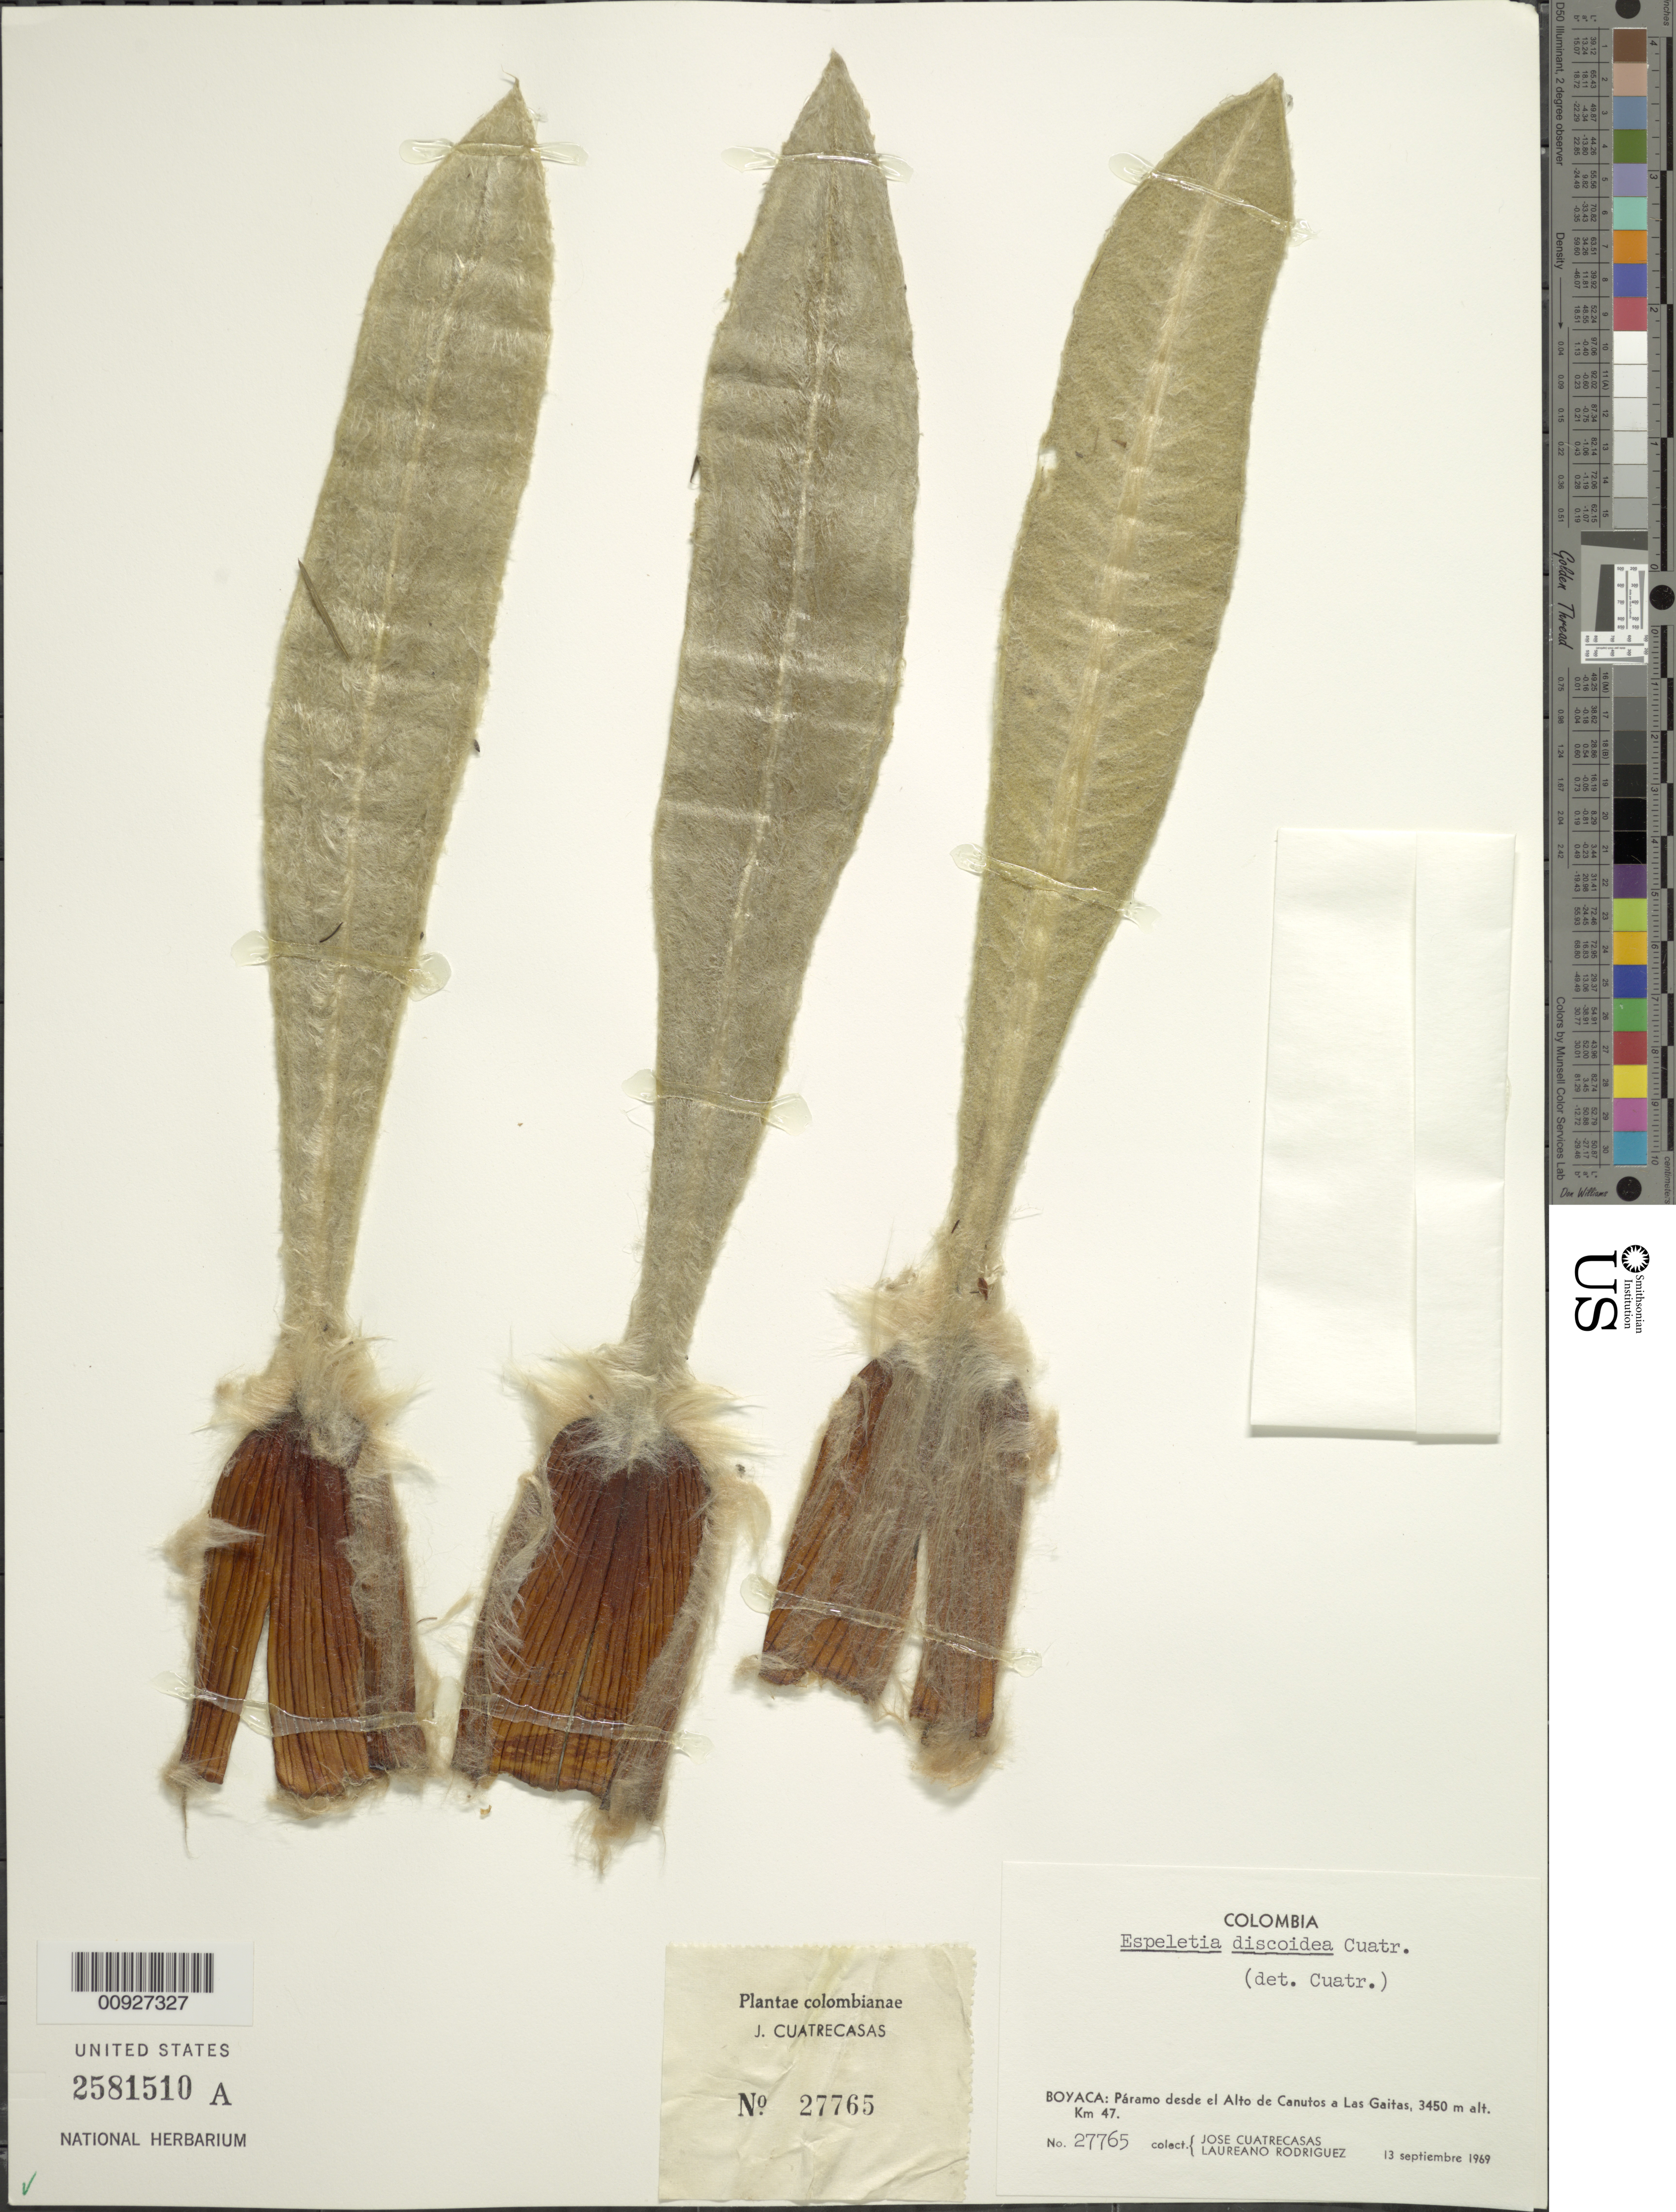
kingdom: Plantae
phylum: Tracheophyta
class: Magnoliopsida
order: Asterales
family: Asteraceae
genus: Espeletia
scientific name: Espeletia discoidea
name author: Cuatrec.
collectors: J. Cuatrecasas & L. Rodriguez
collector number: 27765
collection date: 1969-11-13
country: Colombia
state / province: Boyacá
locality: Páramo desde el Alto de Canutos a las Gaitas, km 47.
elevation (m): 3450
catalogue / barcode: US 2581510A